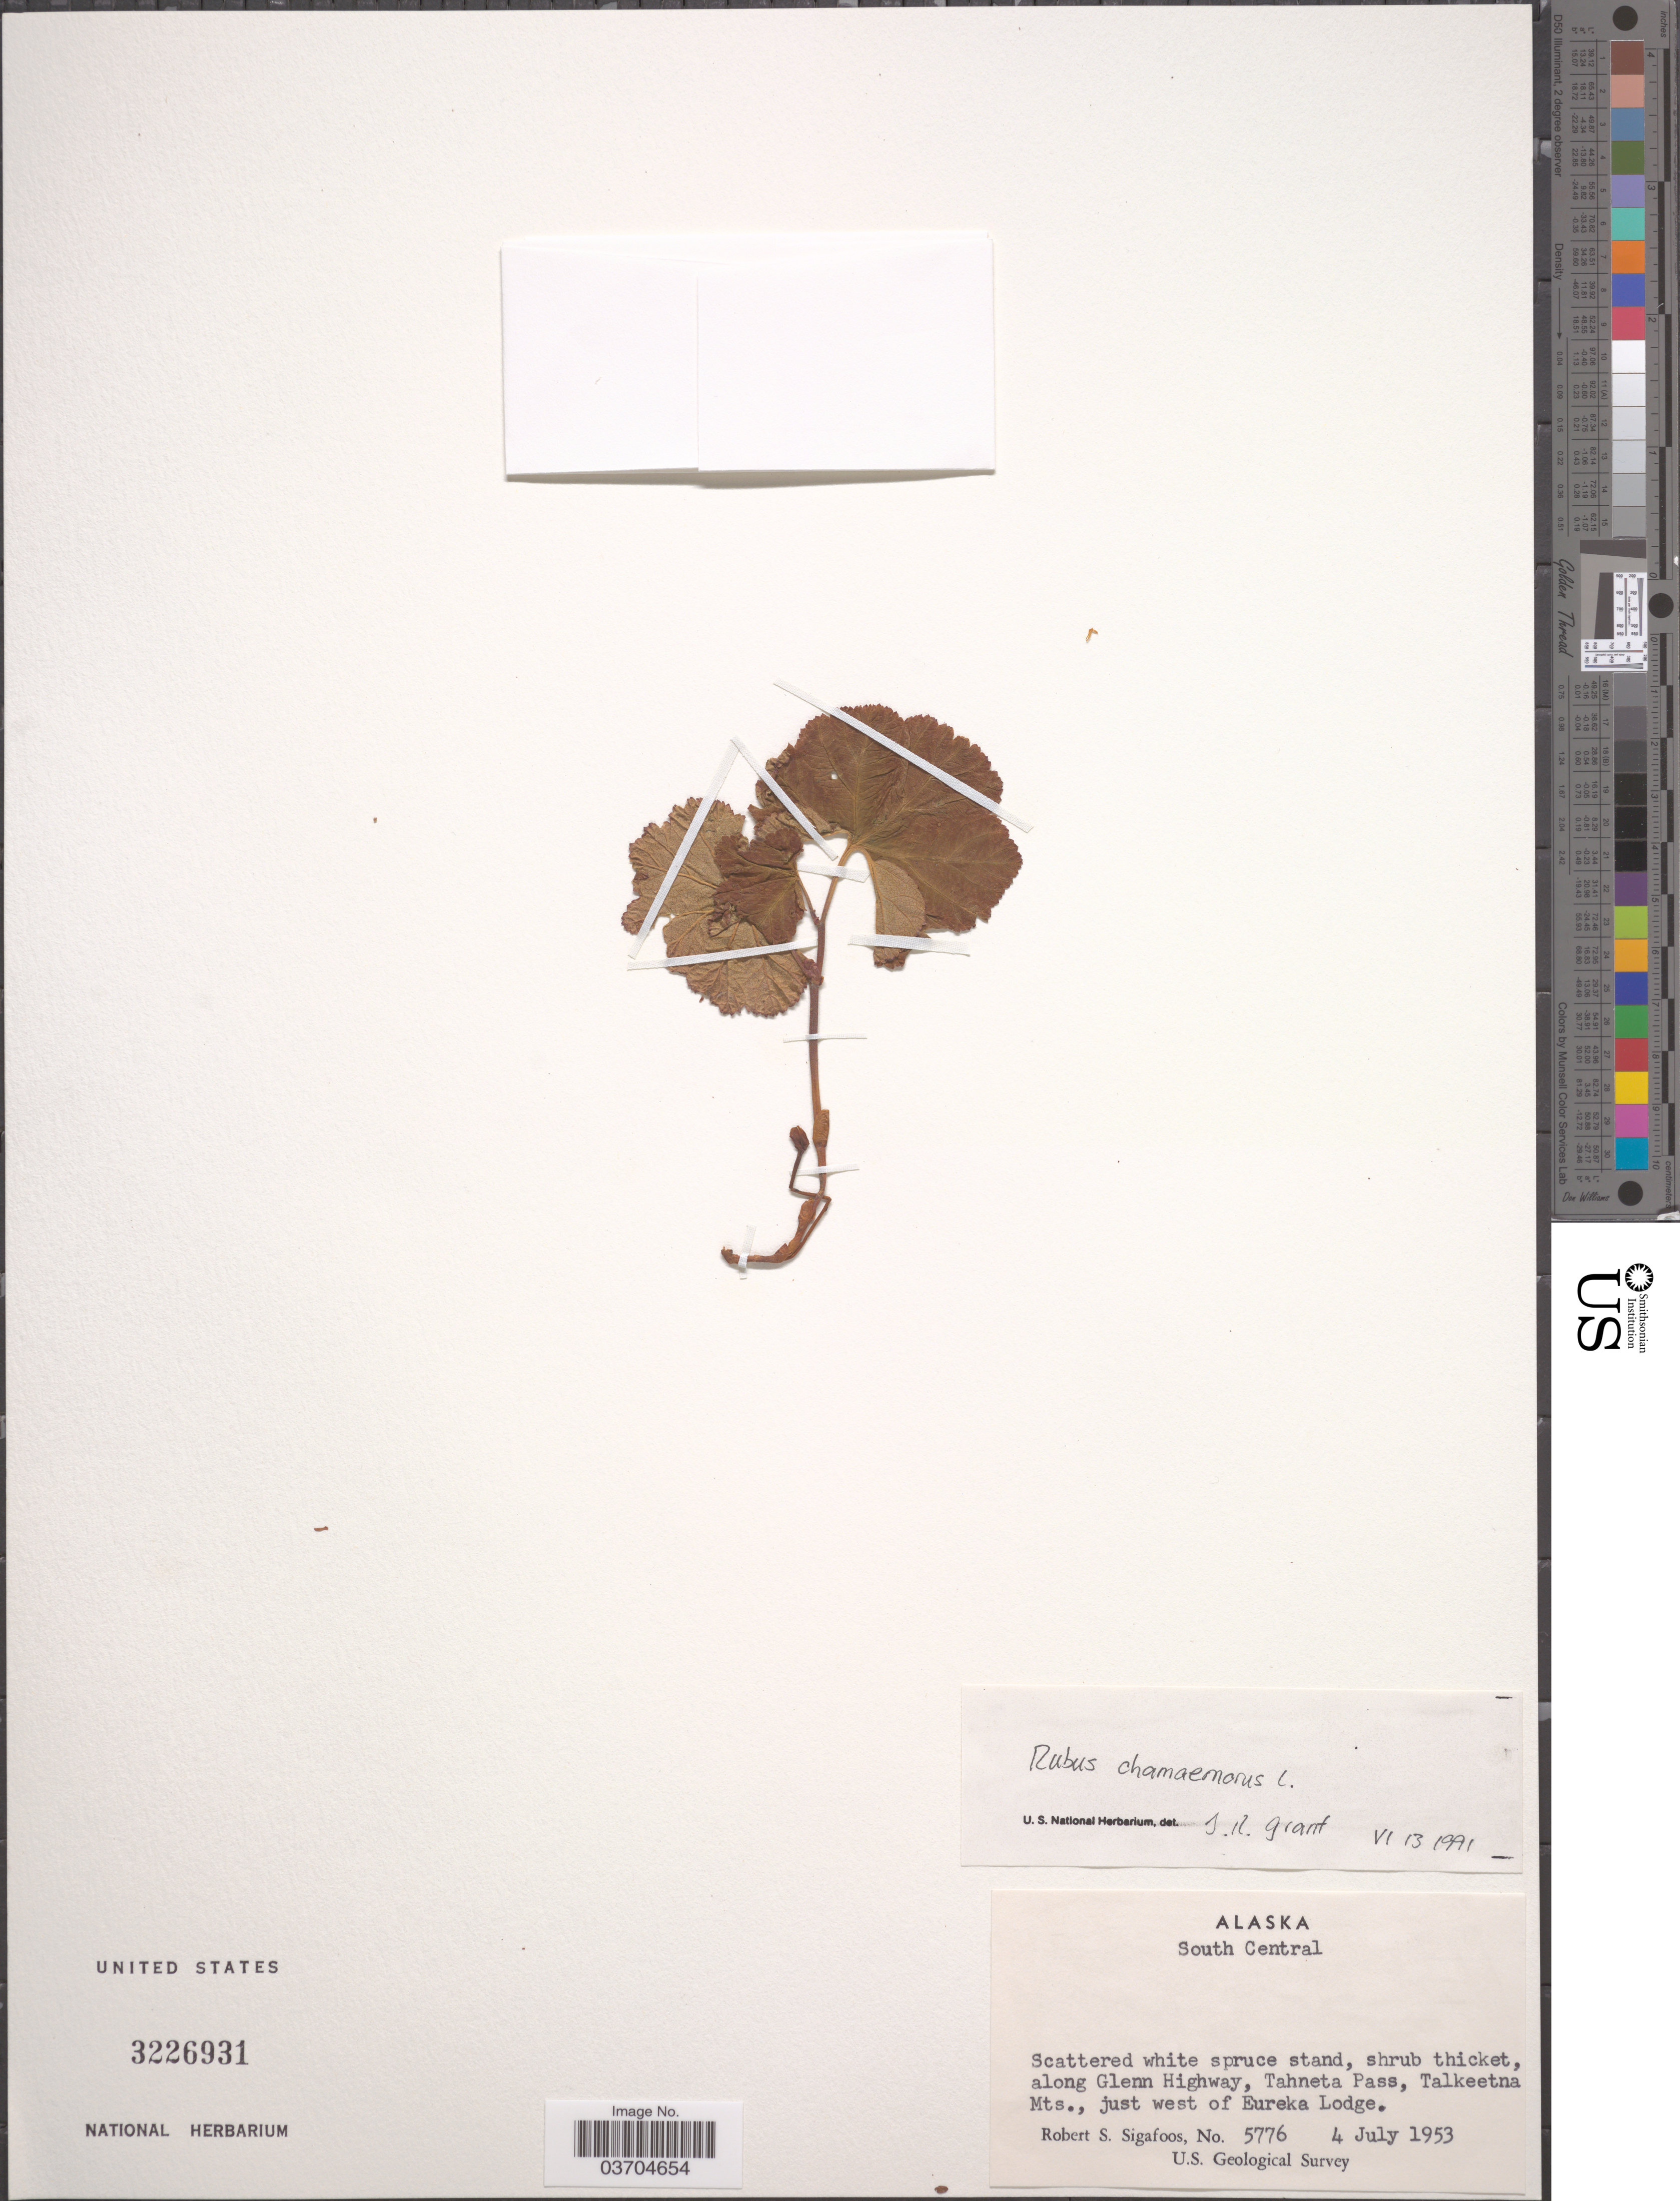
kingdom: Plantae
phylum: Tracheophyta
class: Magnoliopsida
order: Rosales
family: Rosaceae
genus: Rubus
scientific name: Rubus chamaemorus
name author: L.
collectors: R. Sigafoos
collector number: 5776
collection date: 1953-07-04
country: United States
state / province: Alaska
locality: South Central. along Glenn Highway, Tahneta Pass, Talkeetna Mts., just west of Eureka Lodge.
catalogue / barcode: US 3226931